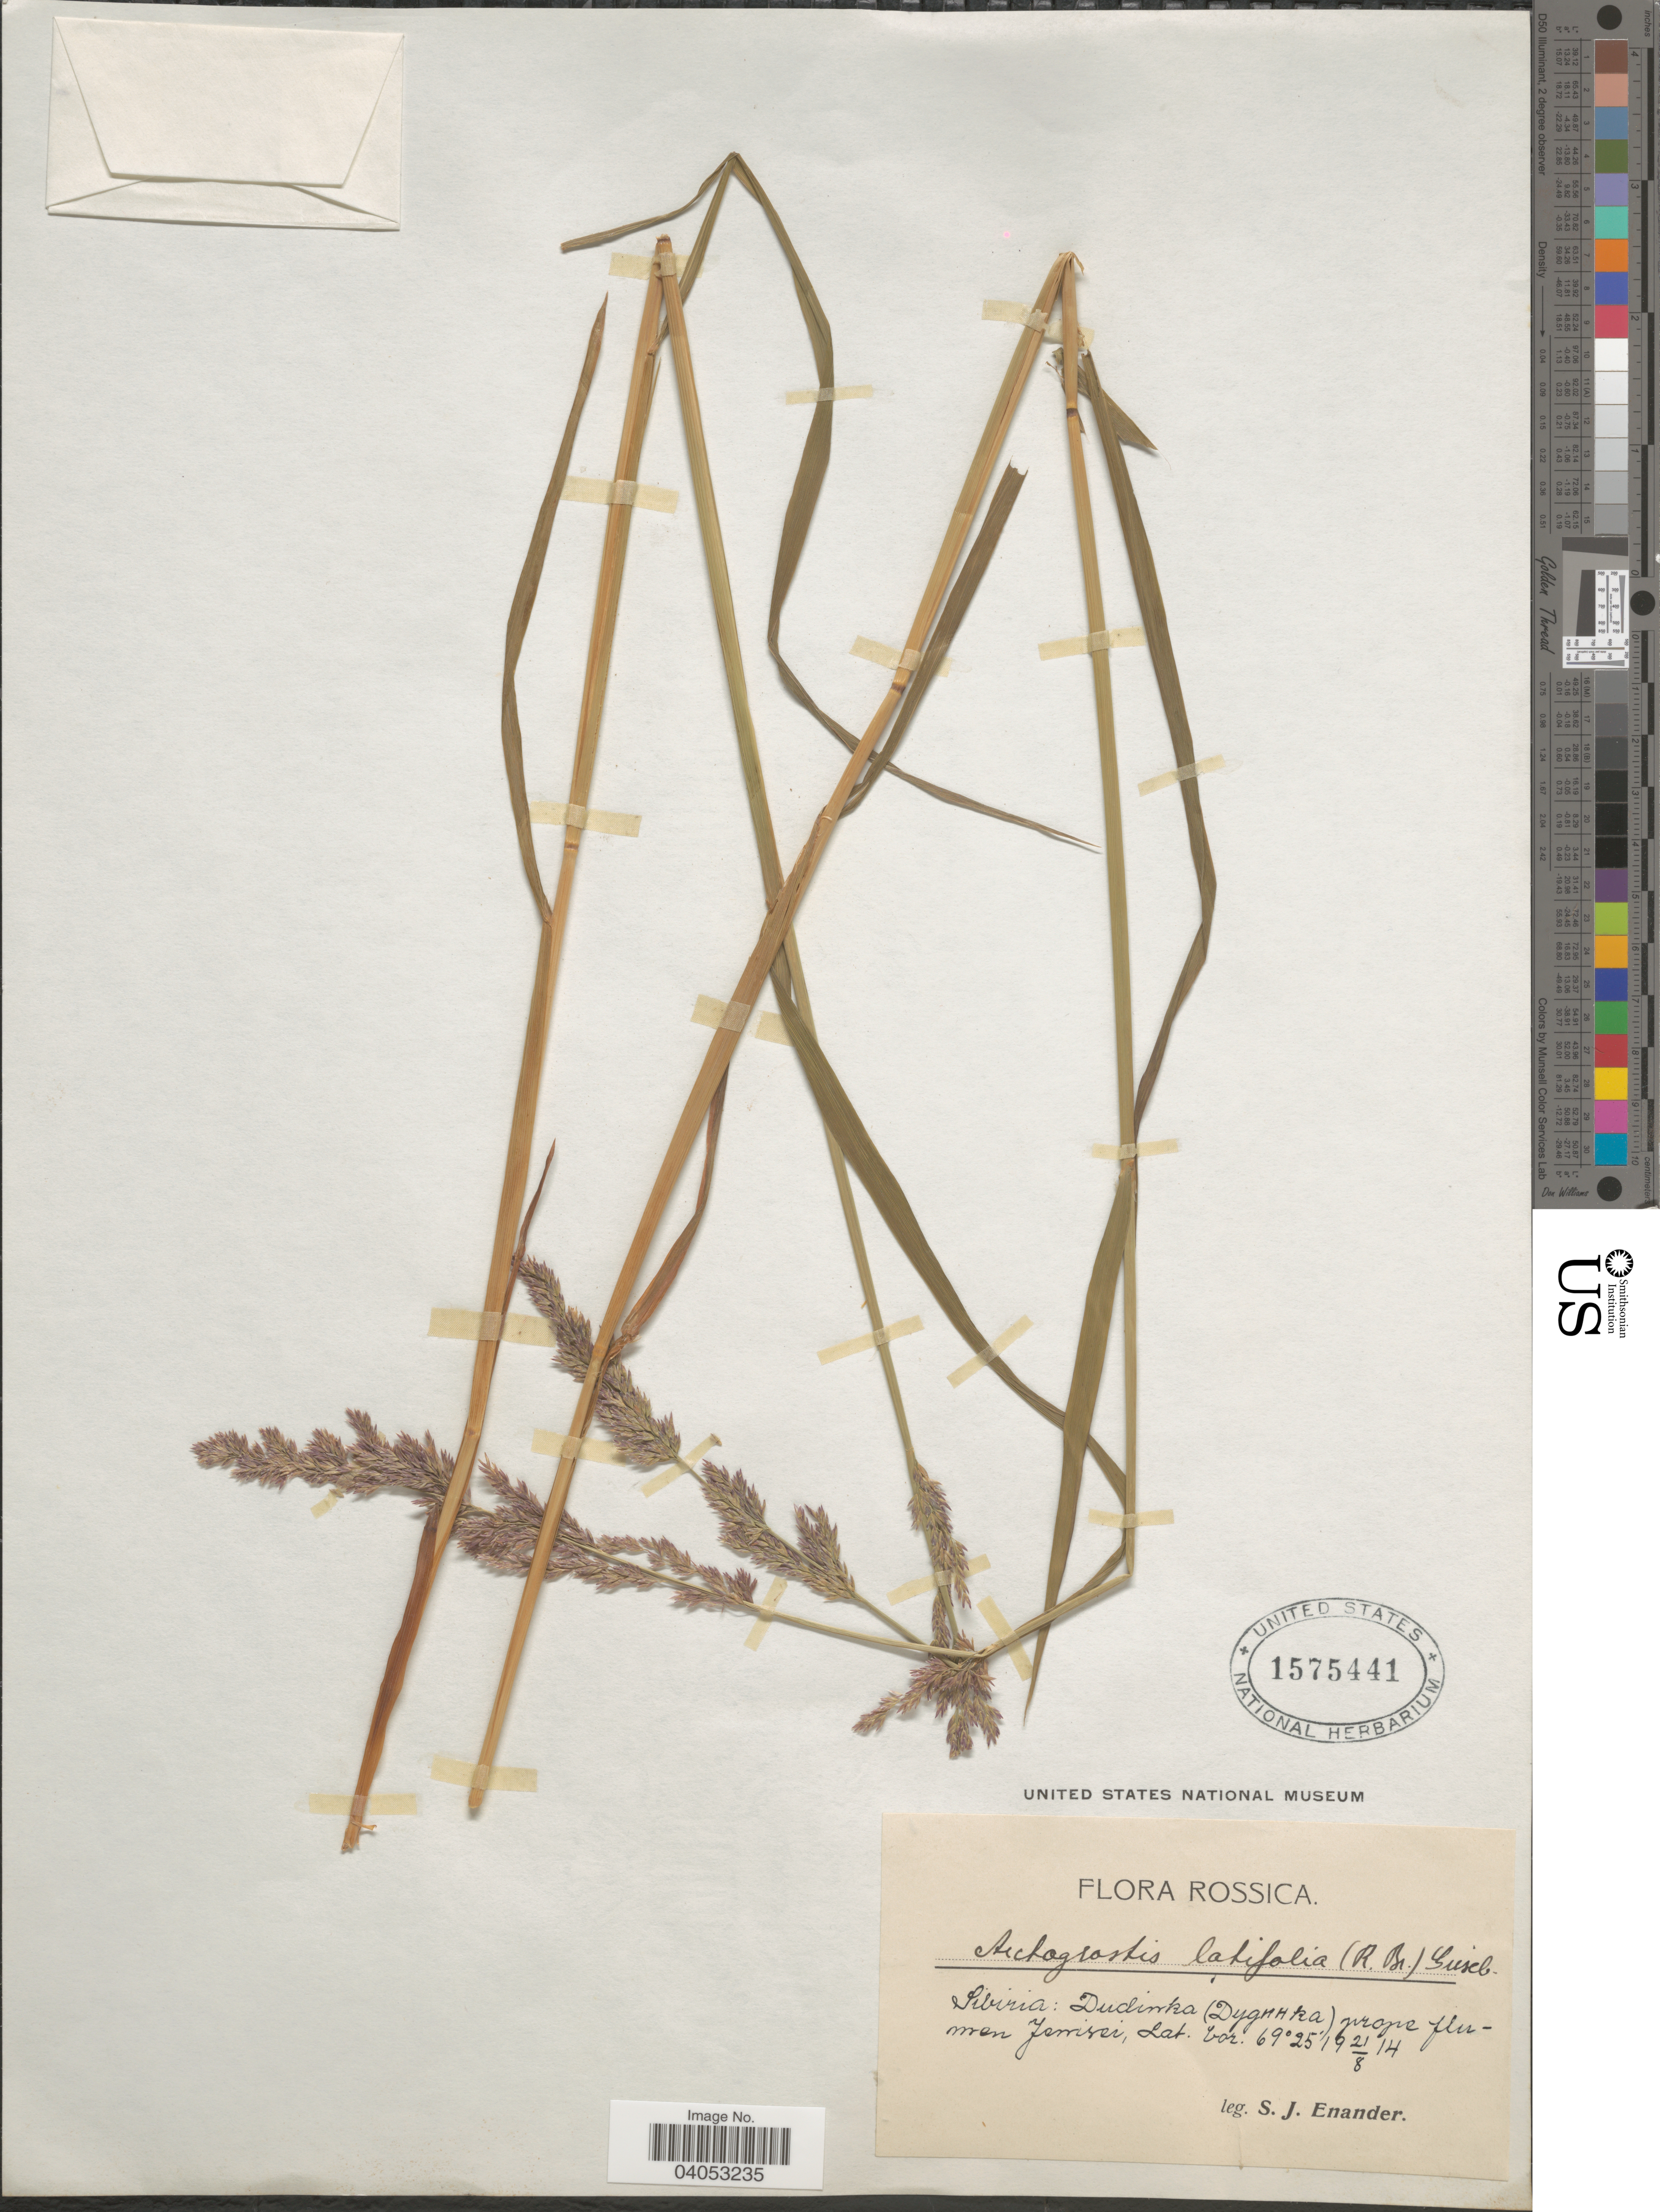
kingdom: Plantae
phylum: Tracheophyta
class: Liliopsida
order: Poales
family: Poaceae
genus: Arctagrostis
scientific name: Arctagrostis latifolia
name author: (R. Br.) Griseb.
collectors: S. Enander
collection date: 1914-08-21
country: Russian Federation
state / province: Krasnoyarsk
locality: Rossica. Sibiria: Dudinka (Dyghhka) prope flumen Jenisei.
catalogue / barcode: US 1575441